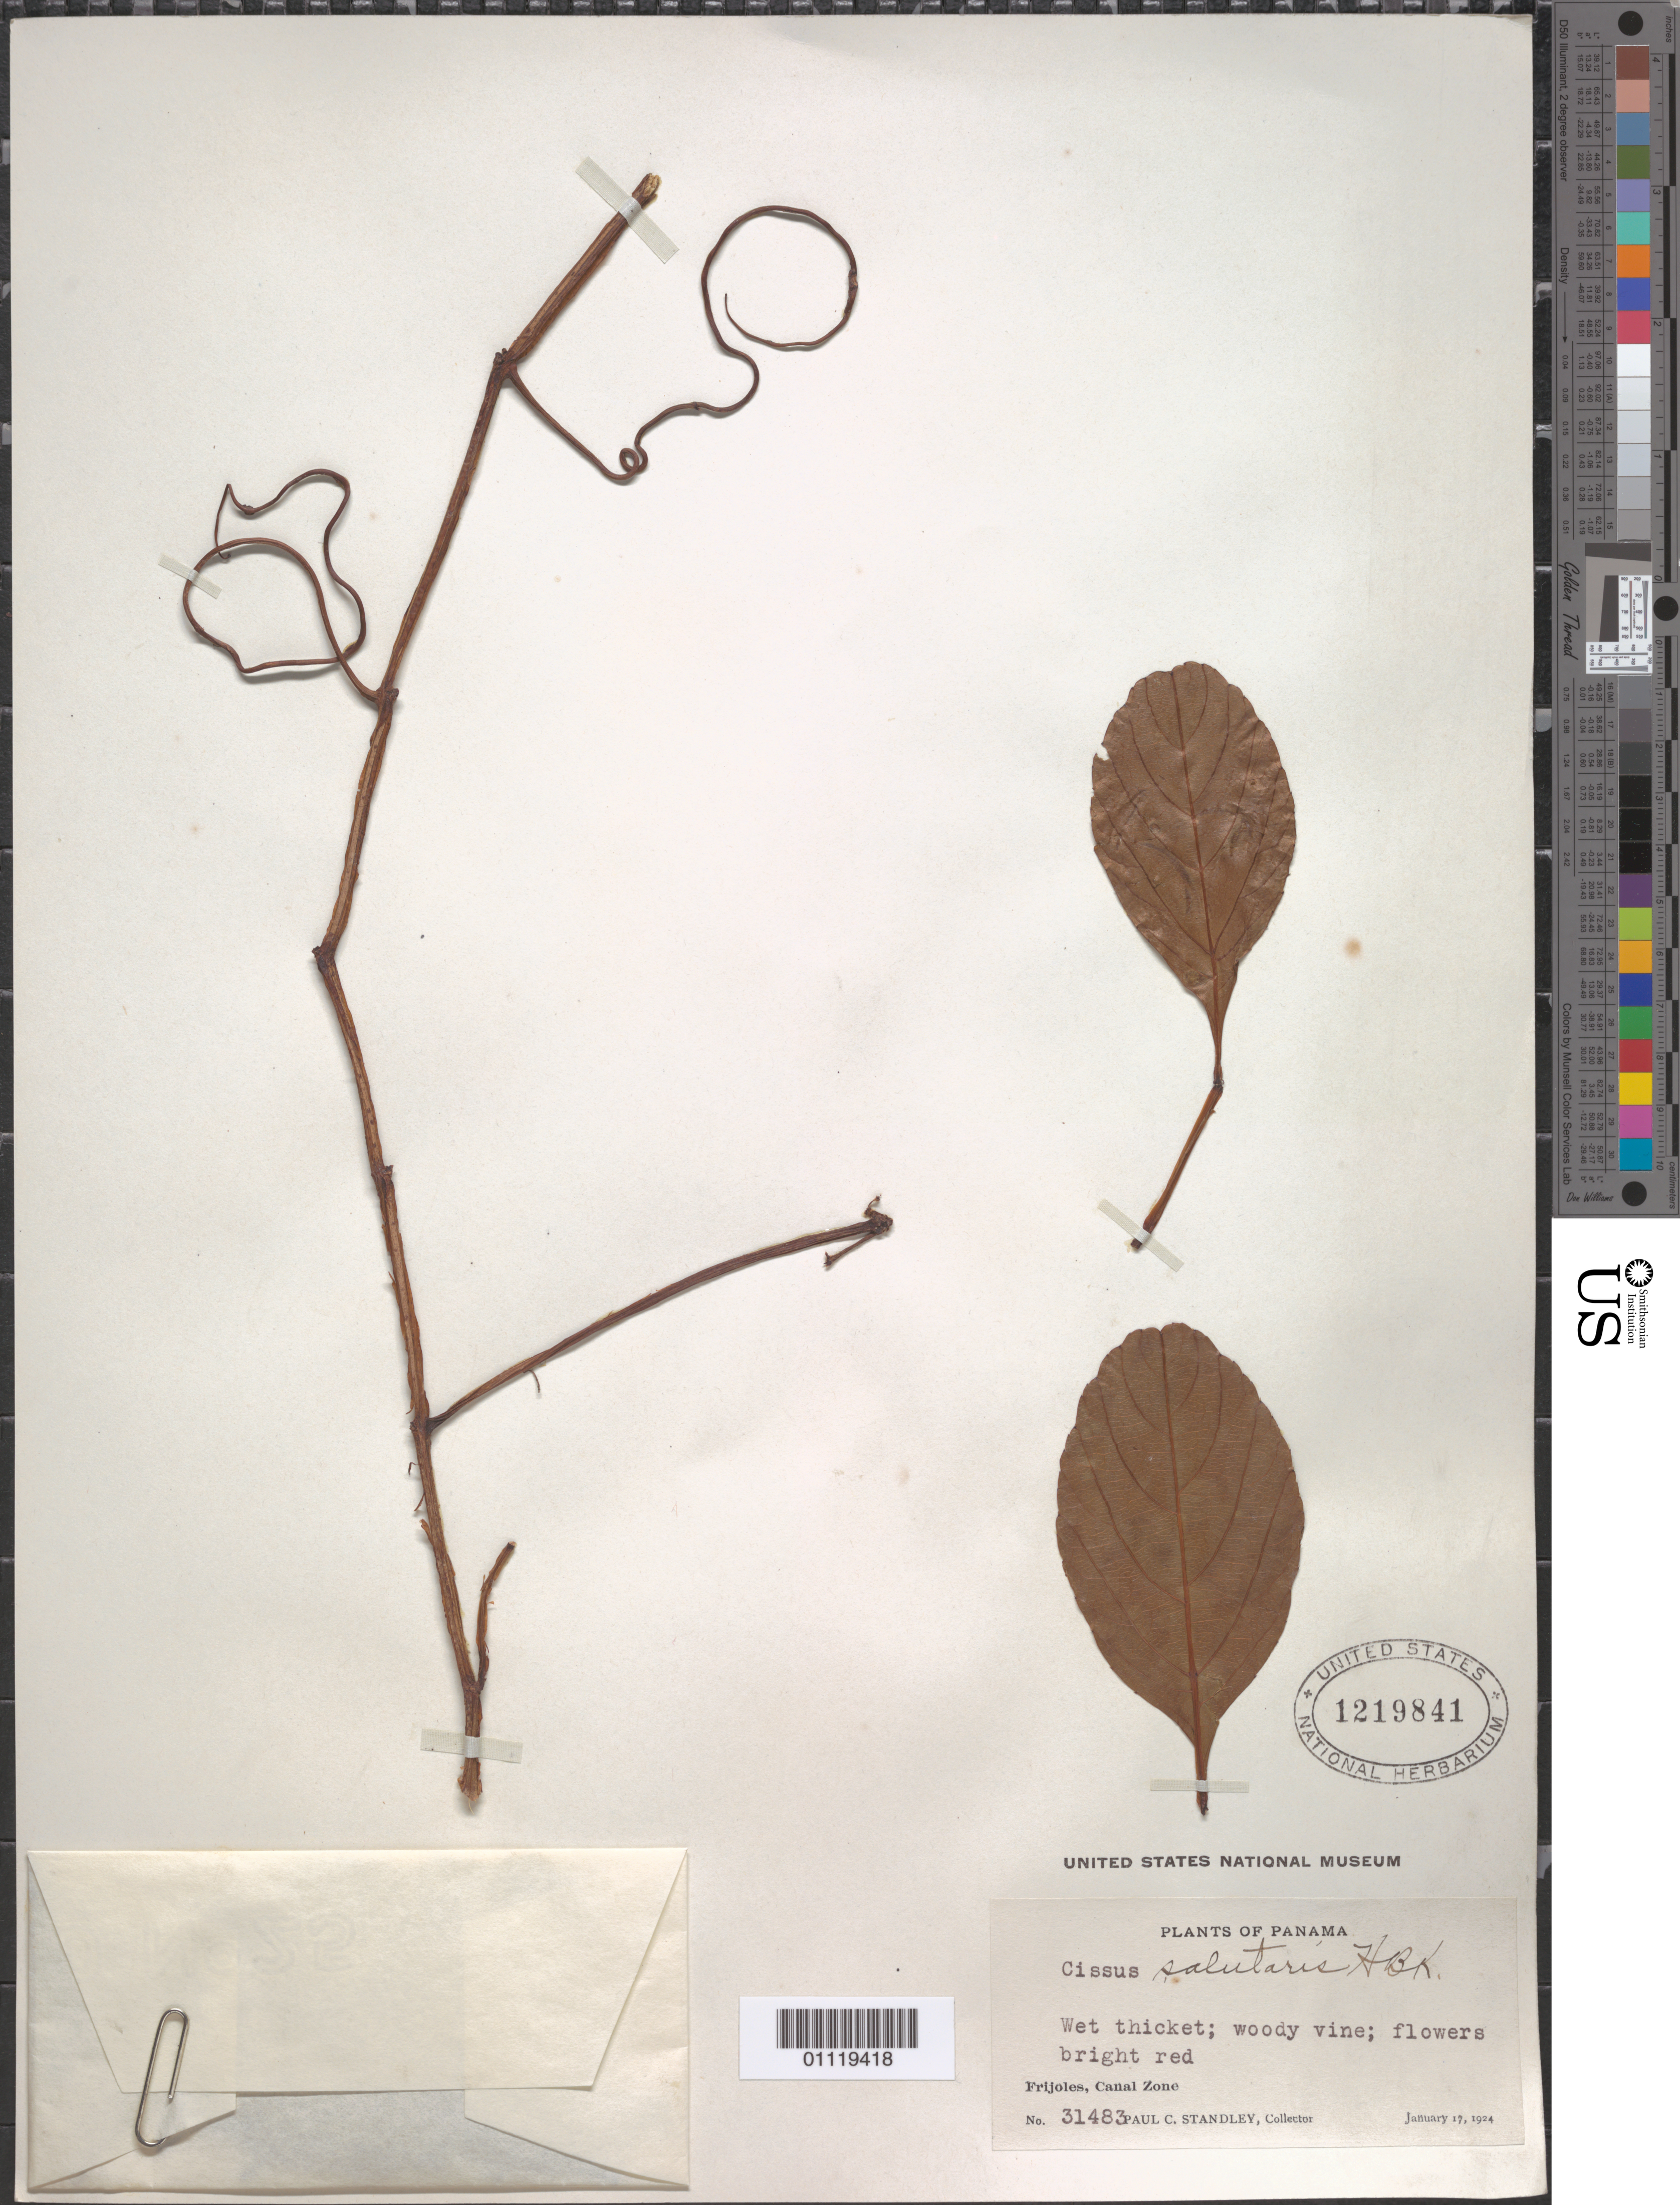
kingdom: Plantae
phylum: Tracheophyta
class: Magnoliopsida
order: Vitales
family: Vitaceae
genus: Cissus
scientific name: Cissus erosa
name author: Rich.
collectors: P. C. Standley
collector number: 31483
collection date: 1924-01-17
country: Panama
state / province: Colón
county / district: Canal Zone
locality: Frijoles.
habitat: Woody vine. Wet thicket.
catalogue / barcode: US 1219841